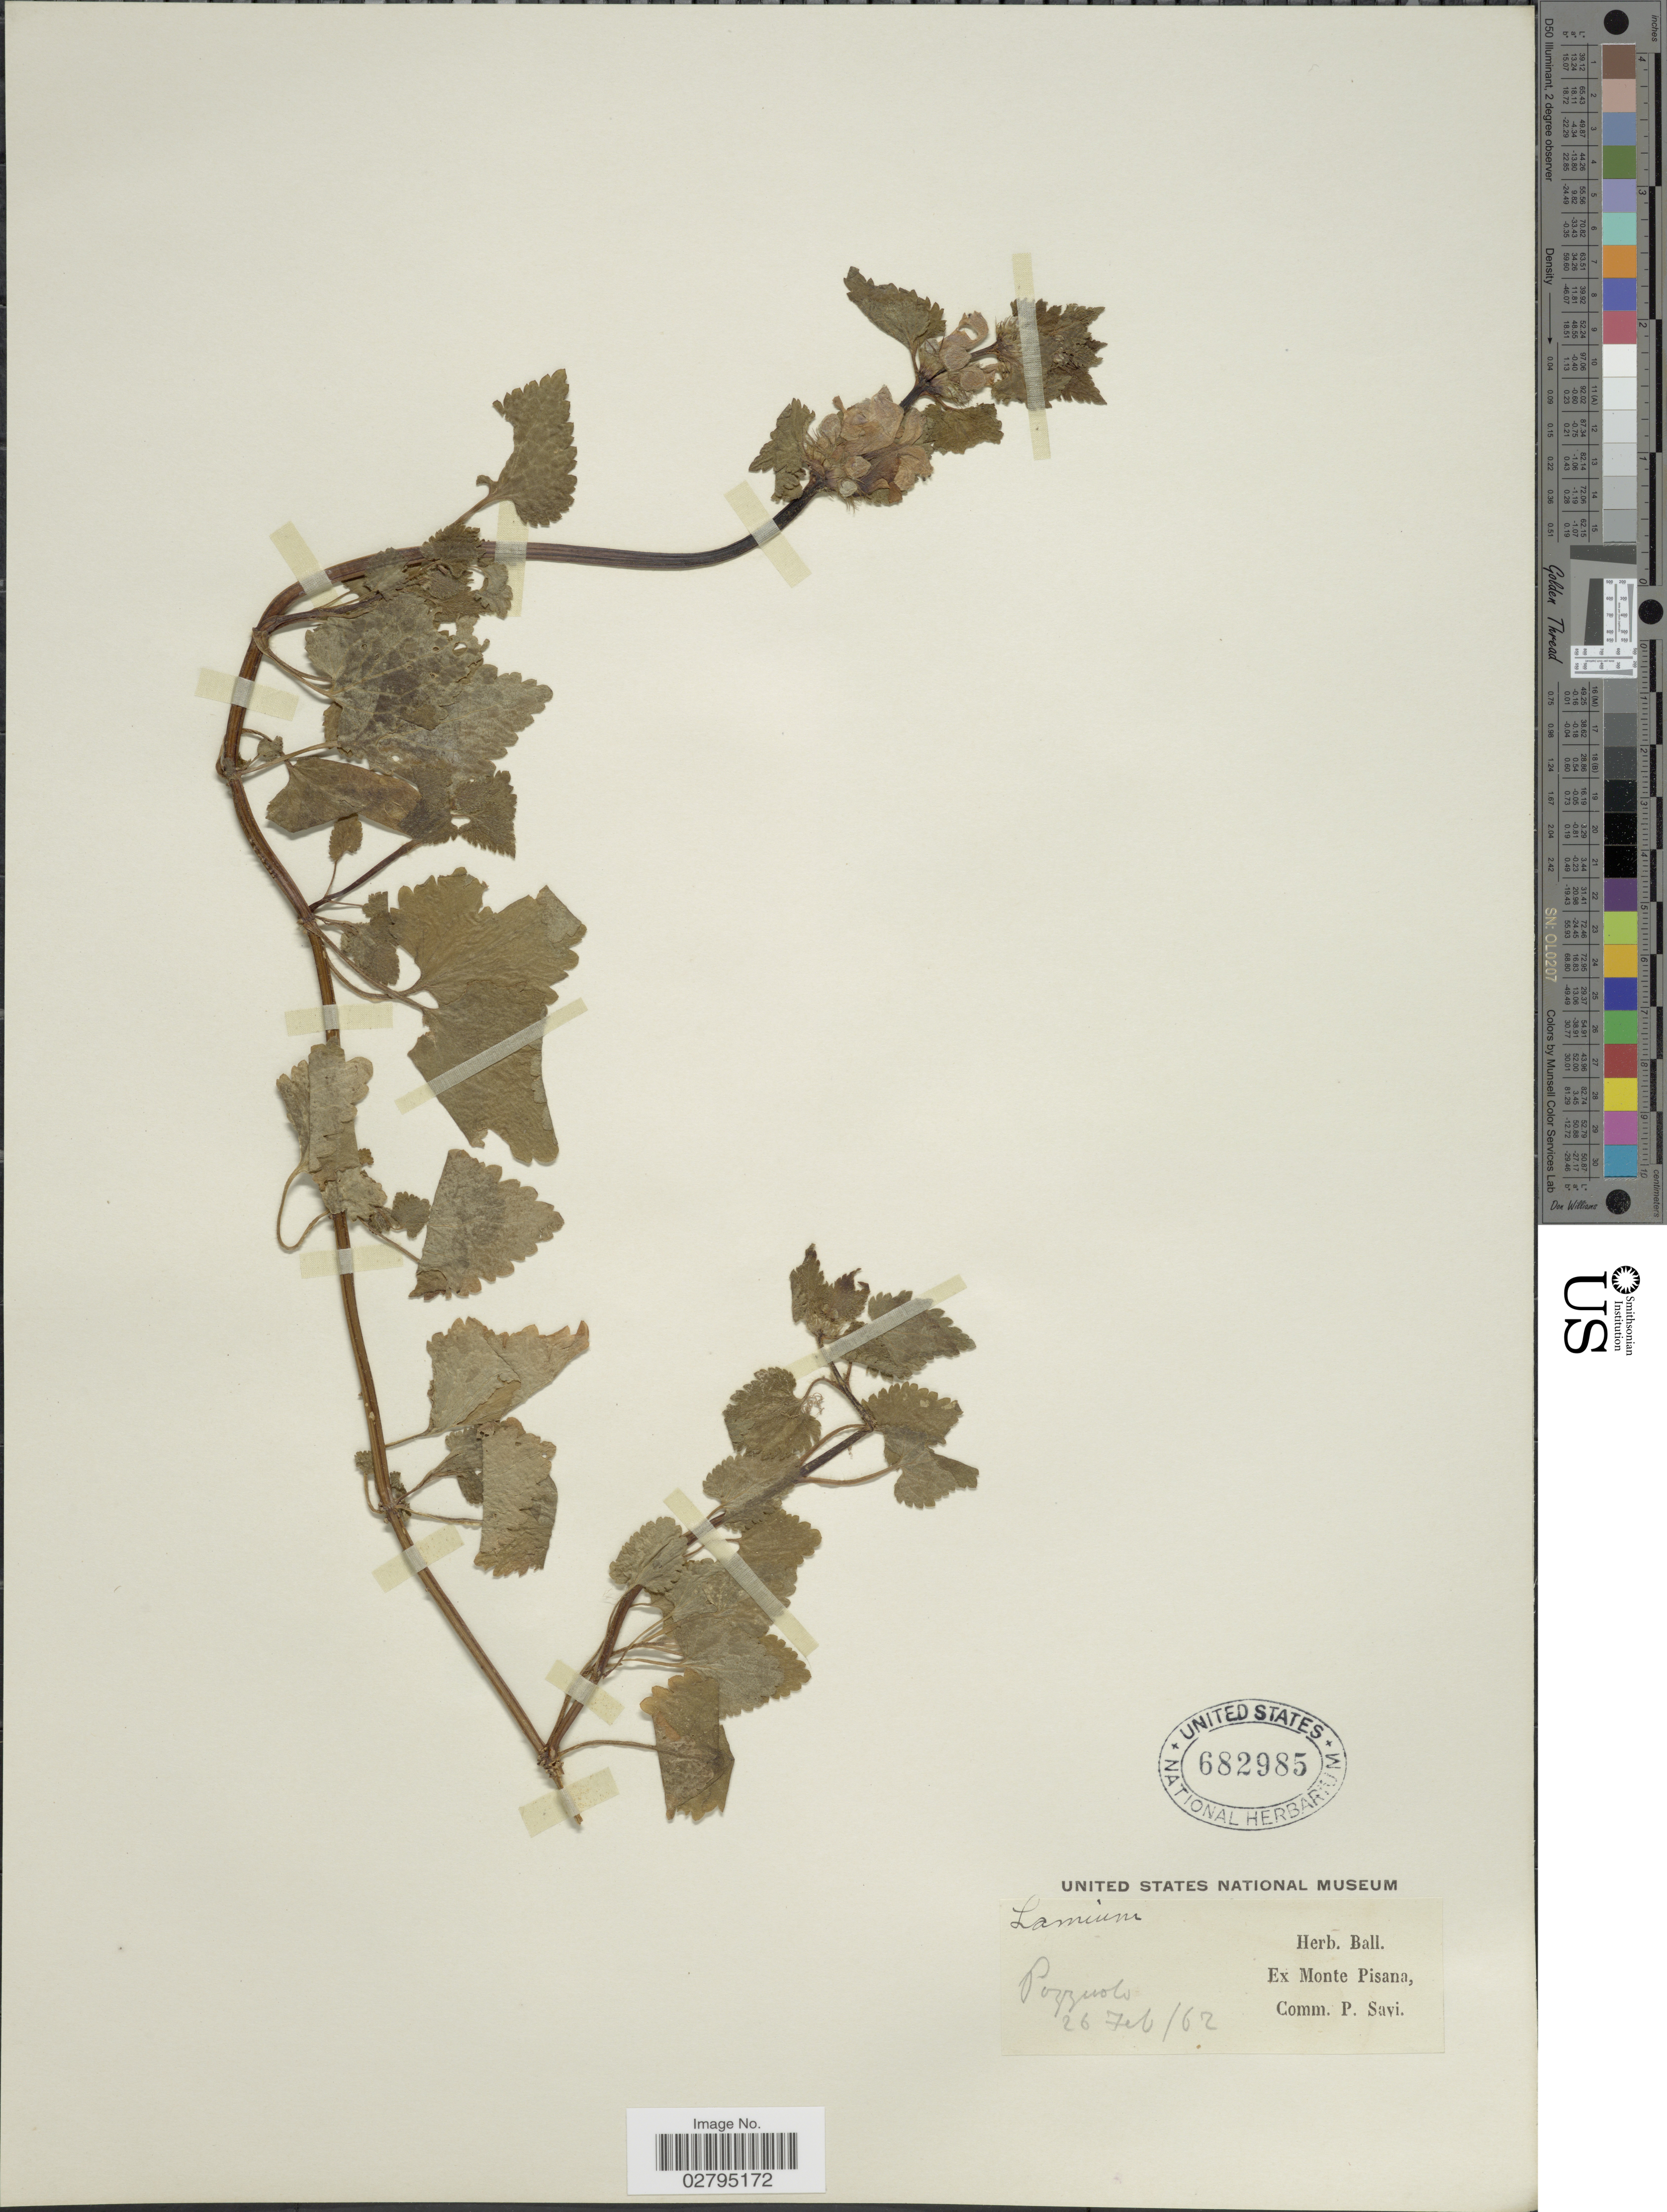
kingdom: Plantae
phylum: Tracheophyta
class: Magnoliopsida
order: Lamiales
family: Lamiaceae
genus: Lamium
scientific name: Lamium sp.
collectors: Ex herb. Ball.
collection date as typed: Transcribed d/m/y: 26/2/62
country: Italy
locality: Monte Pisana, Pozzuolo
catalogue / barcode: US 682985